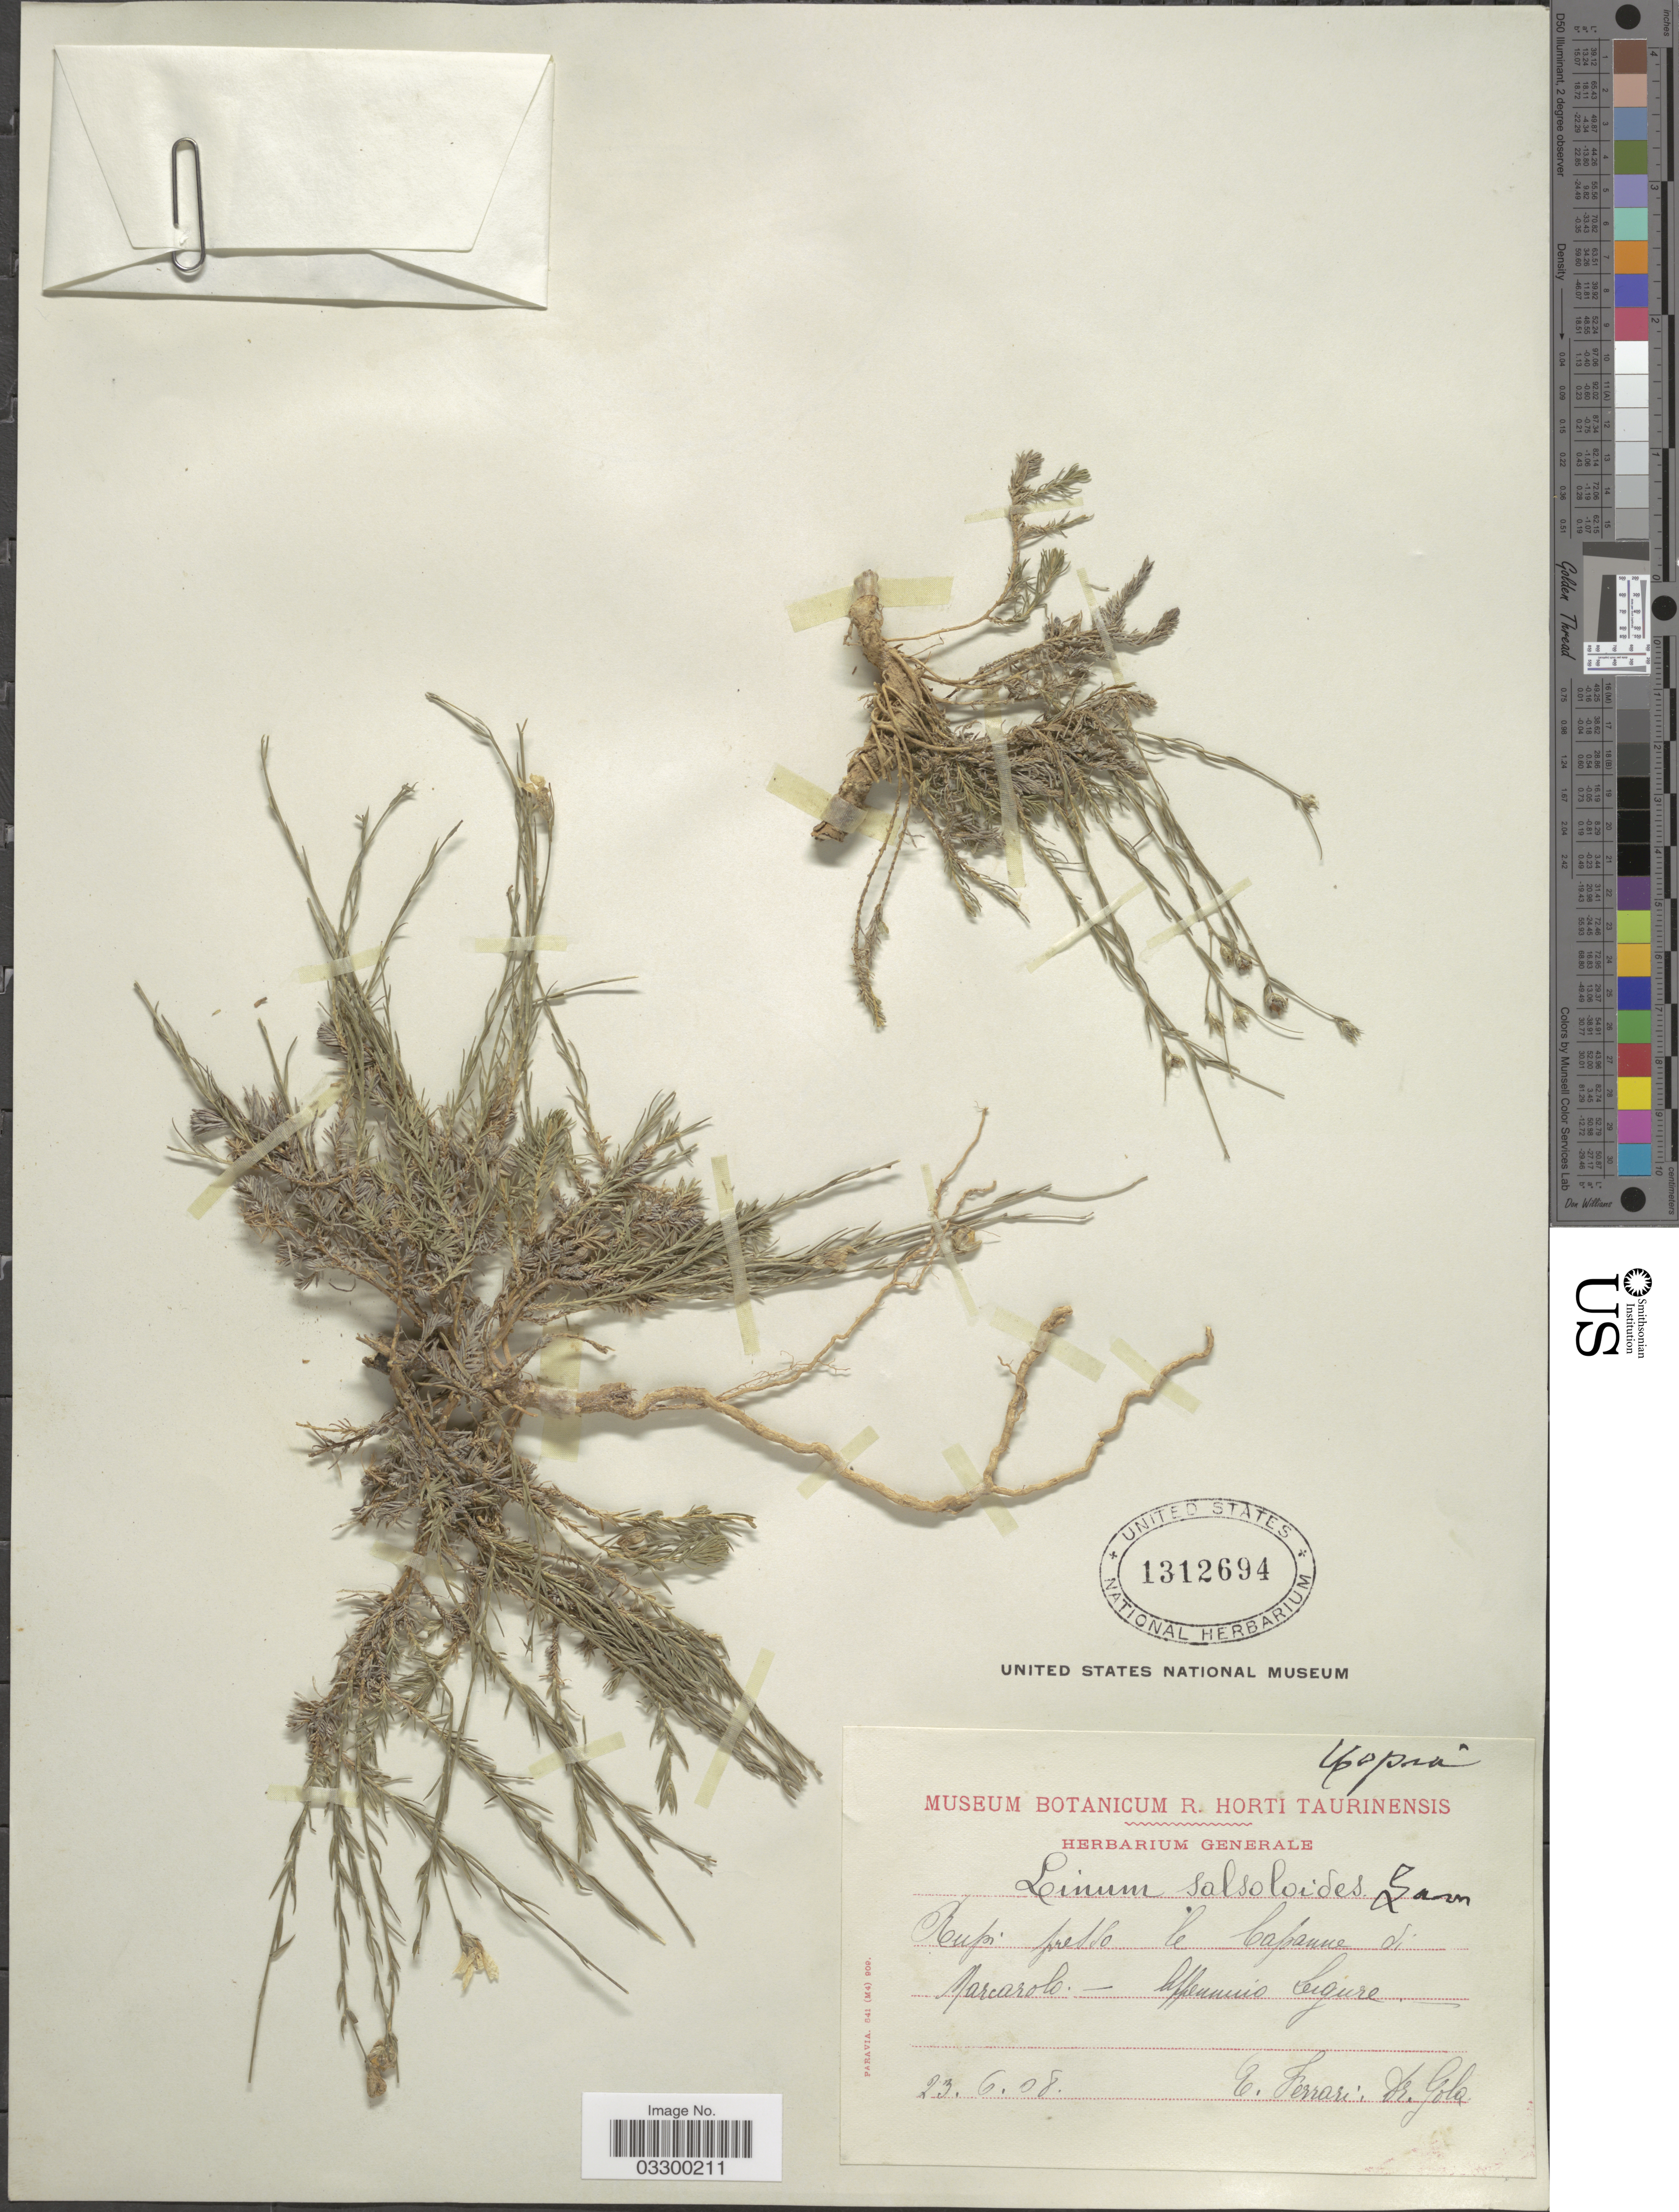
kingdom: Plantae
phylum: Tracheophyta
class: Magnoliopsida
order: Malpighiales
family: Linaceae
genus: Linum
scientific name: Linum salsoloides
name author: Lam.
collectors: E. Ferrari & Gola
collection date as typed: Transcribed d/m/y: 23/6/8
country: Italy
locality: Rupi presso le Capanne di Marcarolo. - Appennino Ligure.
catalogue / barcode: US 1312694